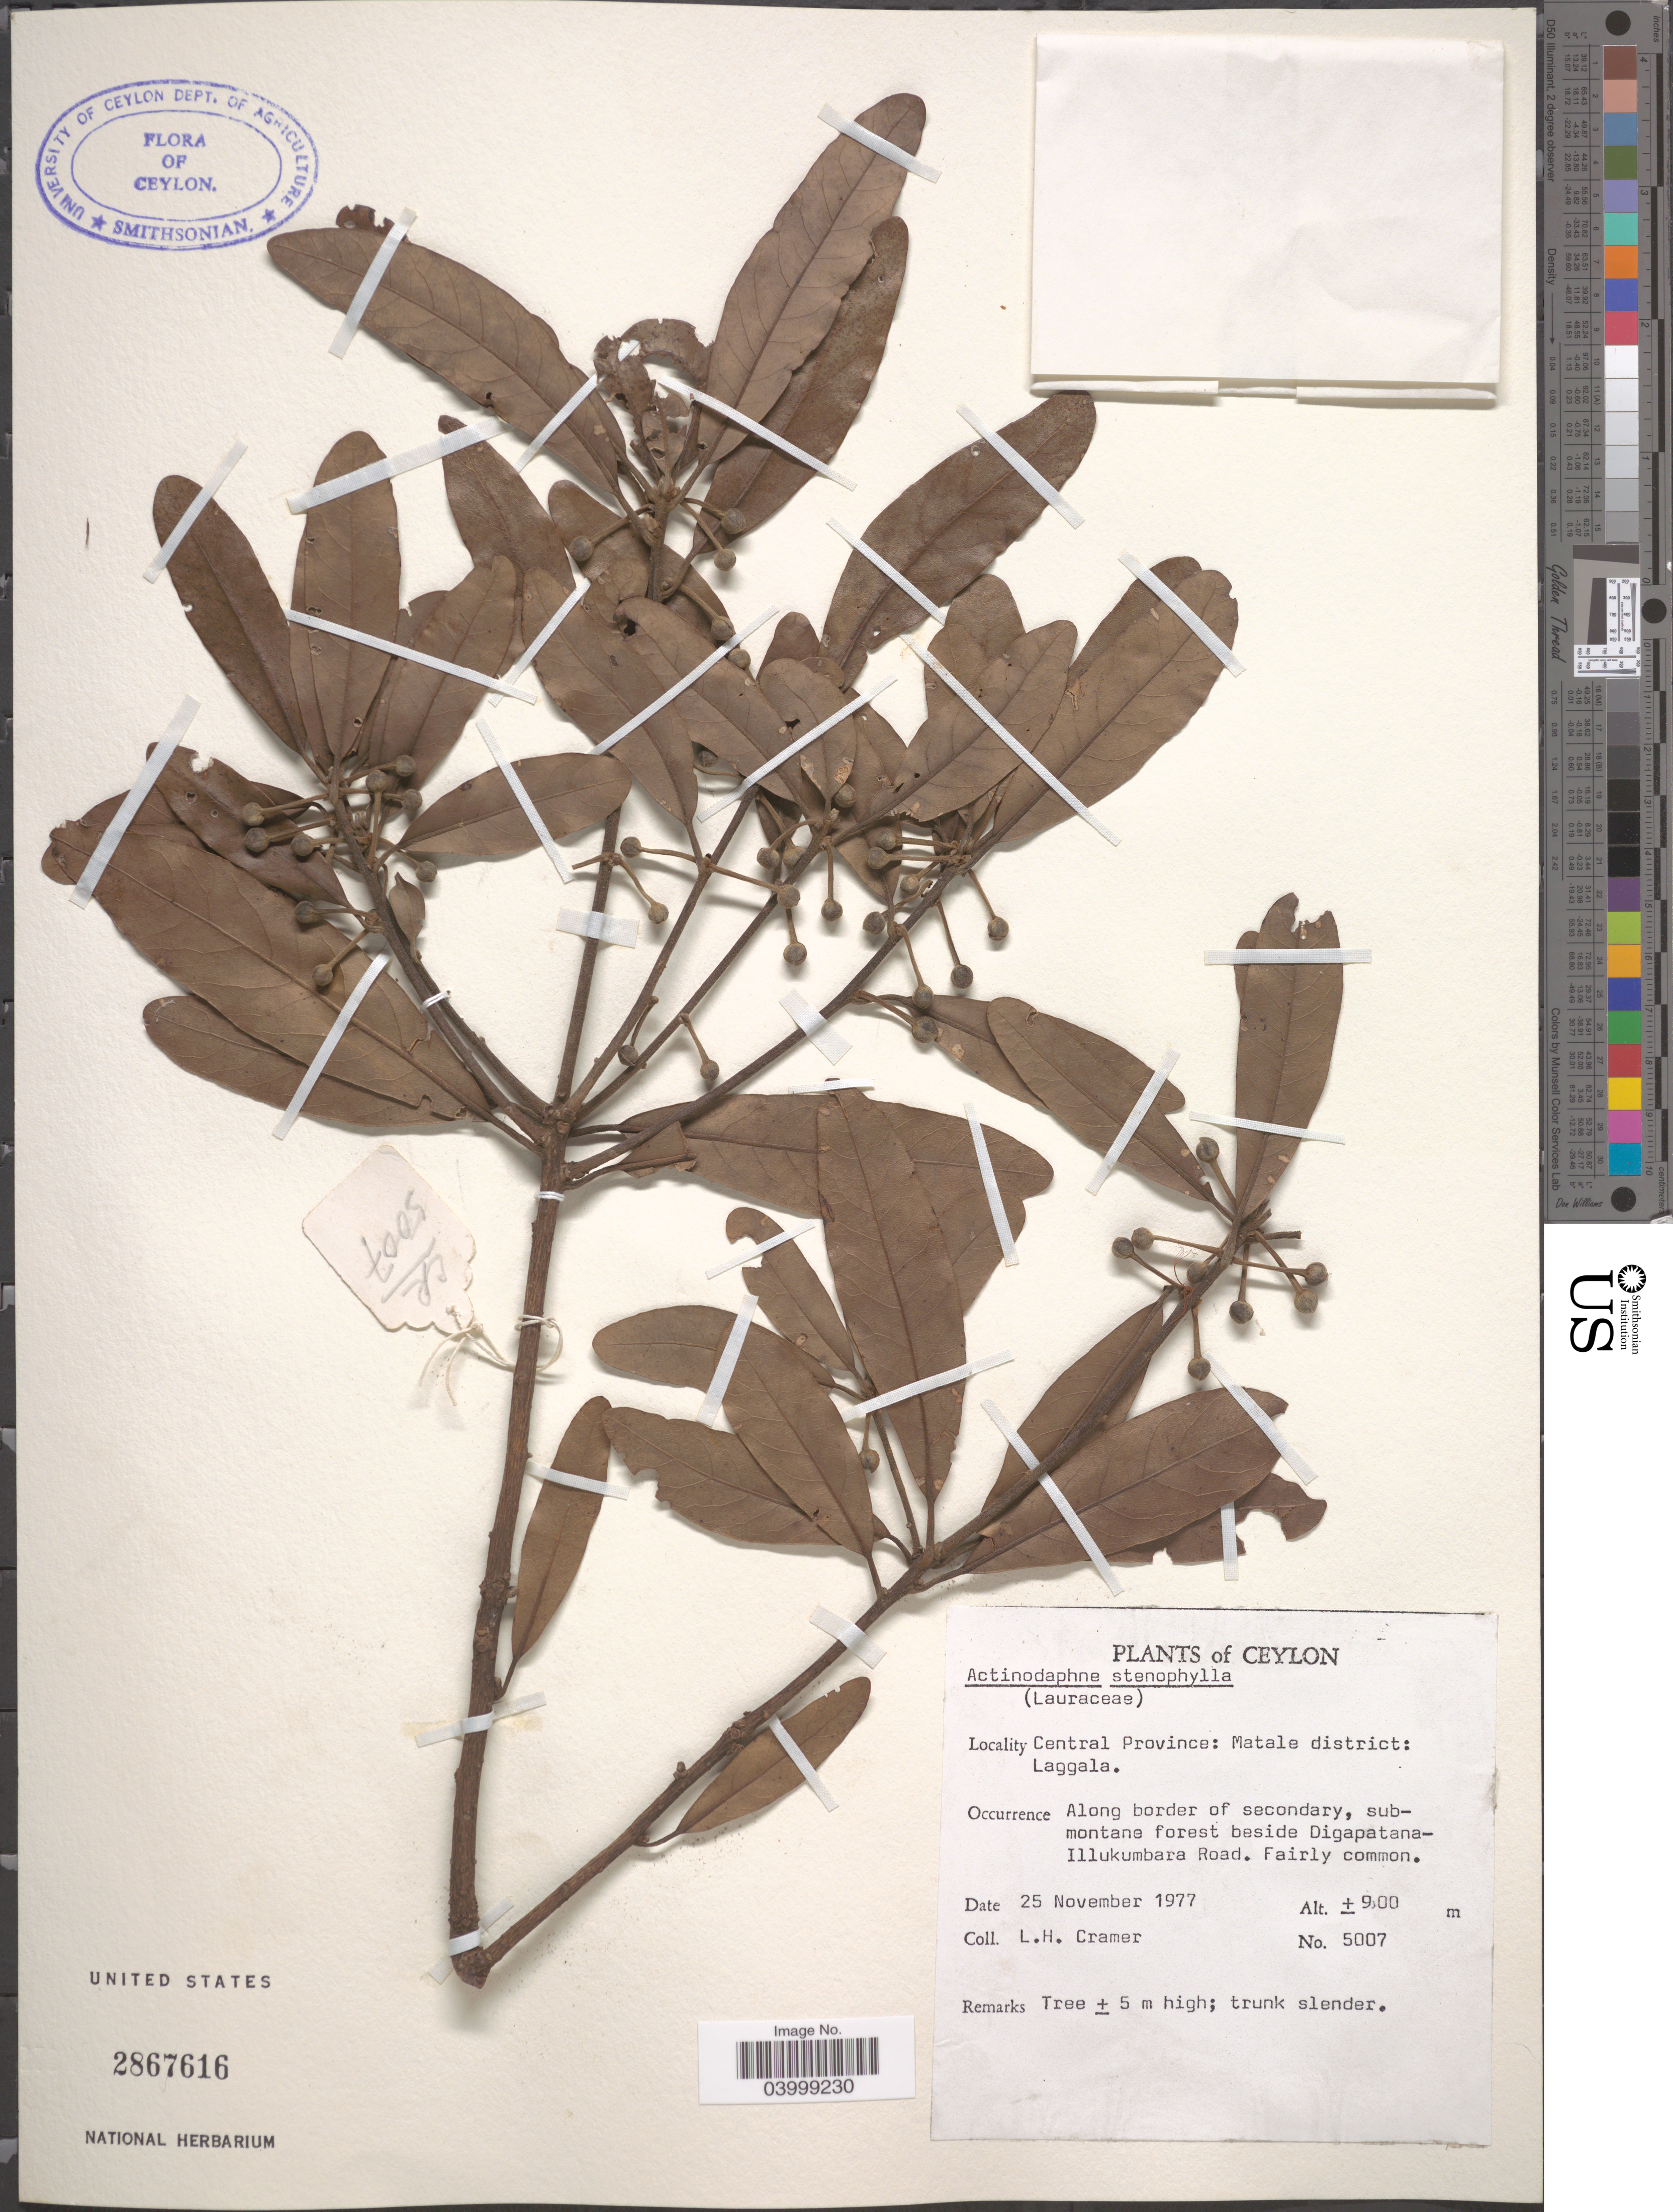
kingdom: Plantae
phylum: Tracheophyta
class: Magnoliopsida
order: Laurales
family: Lauraceae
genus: Actinodaphne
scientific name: Actinodaphne stenophylla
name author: Thwaites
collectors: L. H. Cramer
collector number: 5007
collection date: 1977-11-25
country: Sri Lanka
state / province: Central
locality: Ceylon. Central Province: Matale district: Laggala. Along border of secondary, submontane forest beside Digapatana-Illukumbara Road.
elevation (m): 900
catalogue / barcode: US 2867616